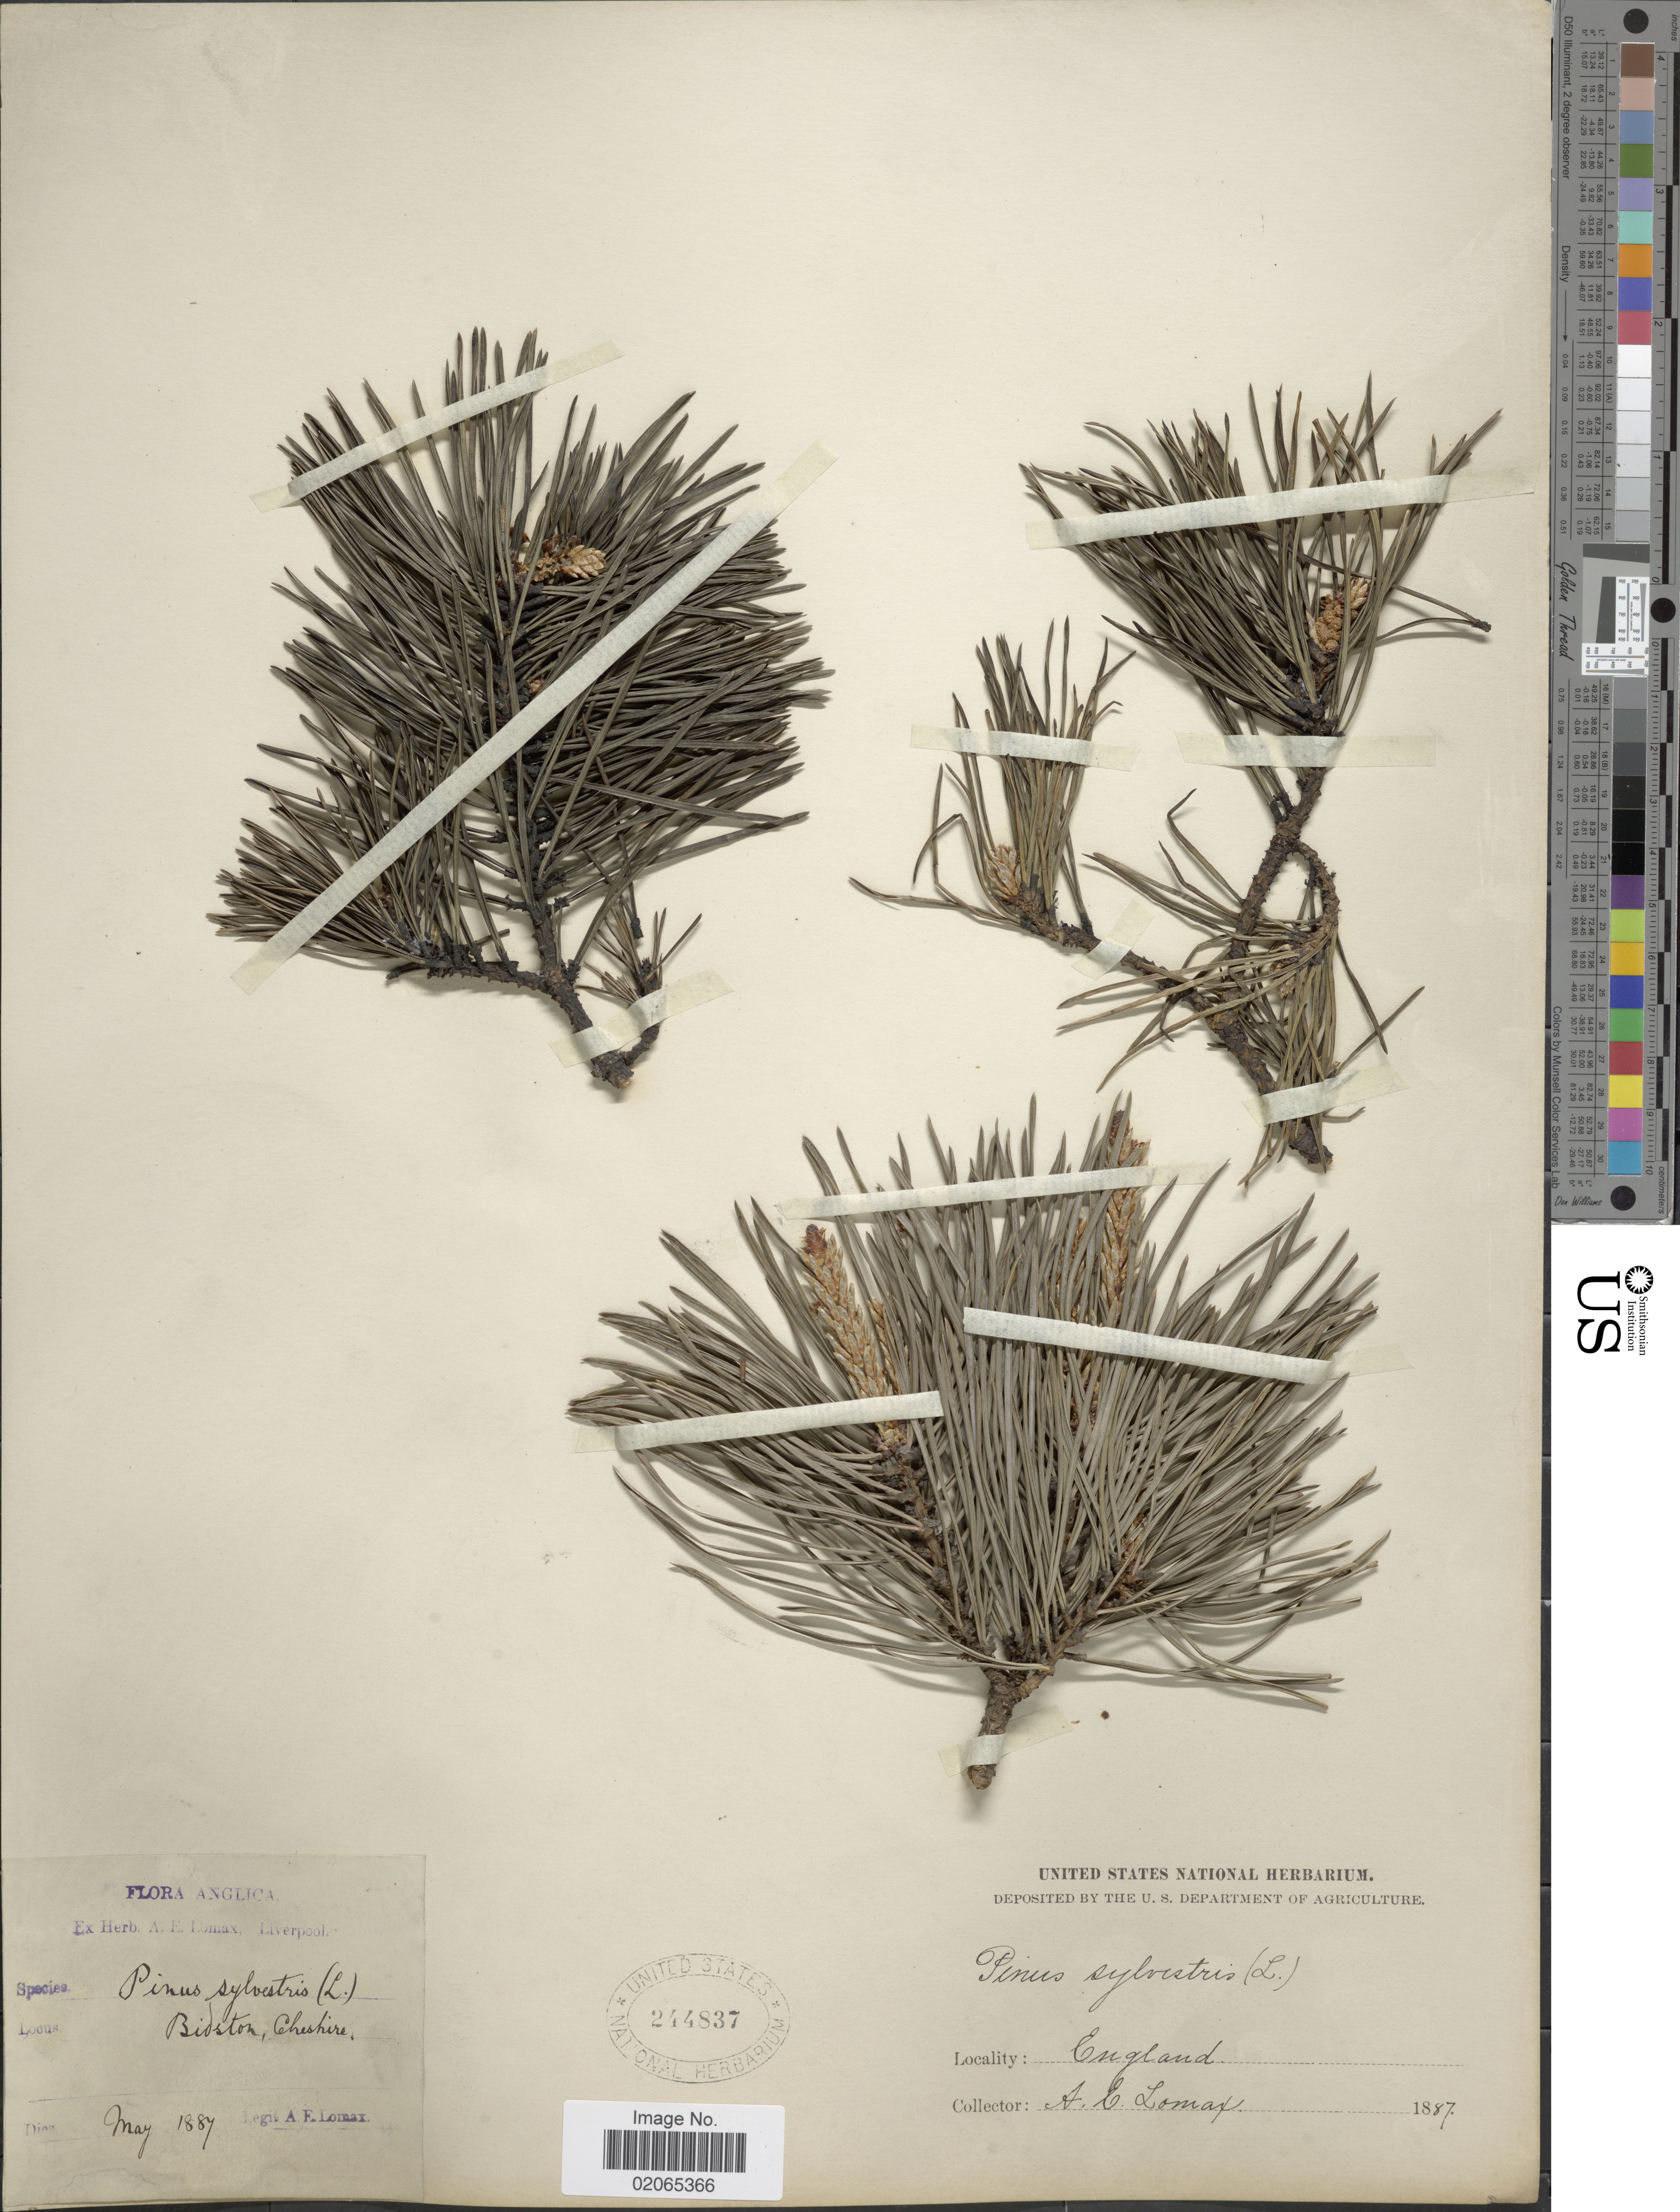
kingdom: Plantae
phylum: Tracheophyta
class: Pinopsida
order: Pinales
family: Pinaceae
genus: Pinus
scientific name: Pinus sylvestris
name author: L.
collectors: A. Lomax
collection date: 1887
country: United Kingdom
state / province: England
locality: Anglica. Bioston, Cheschire. England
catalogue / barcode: US 244837